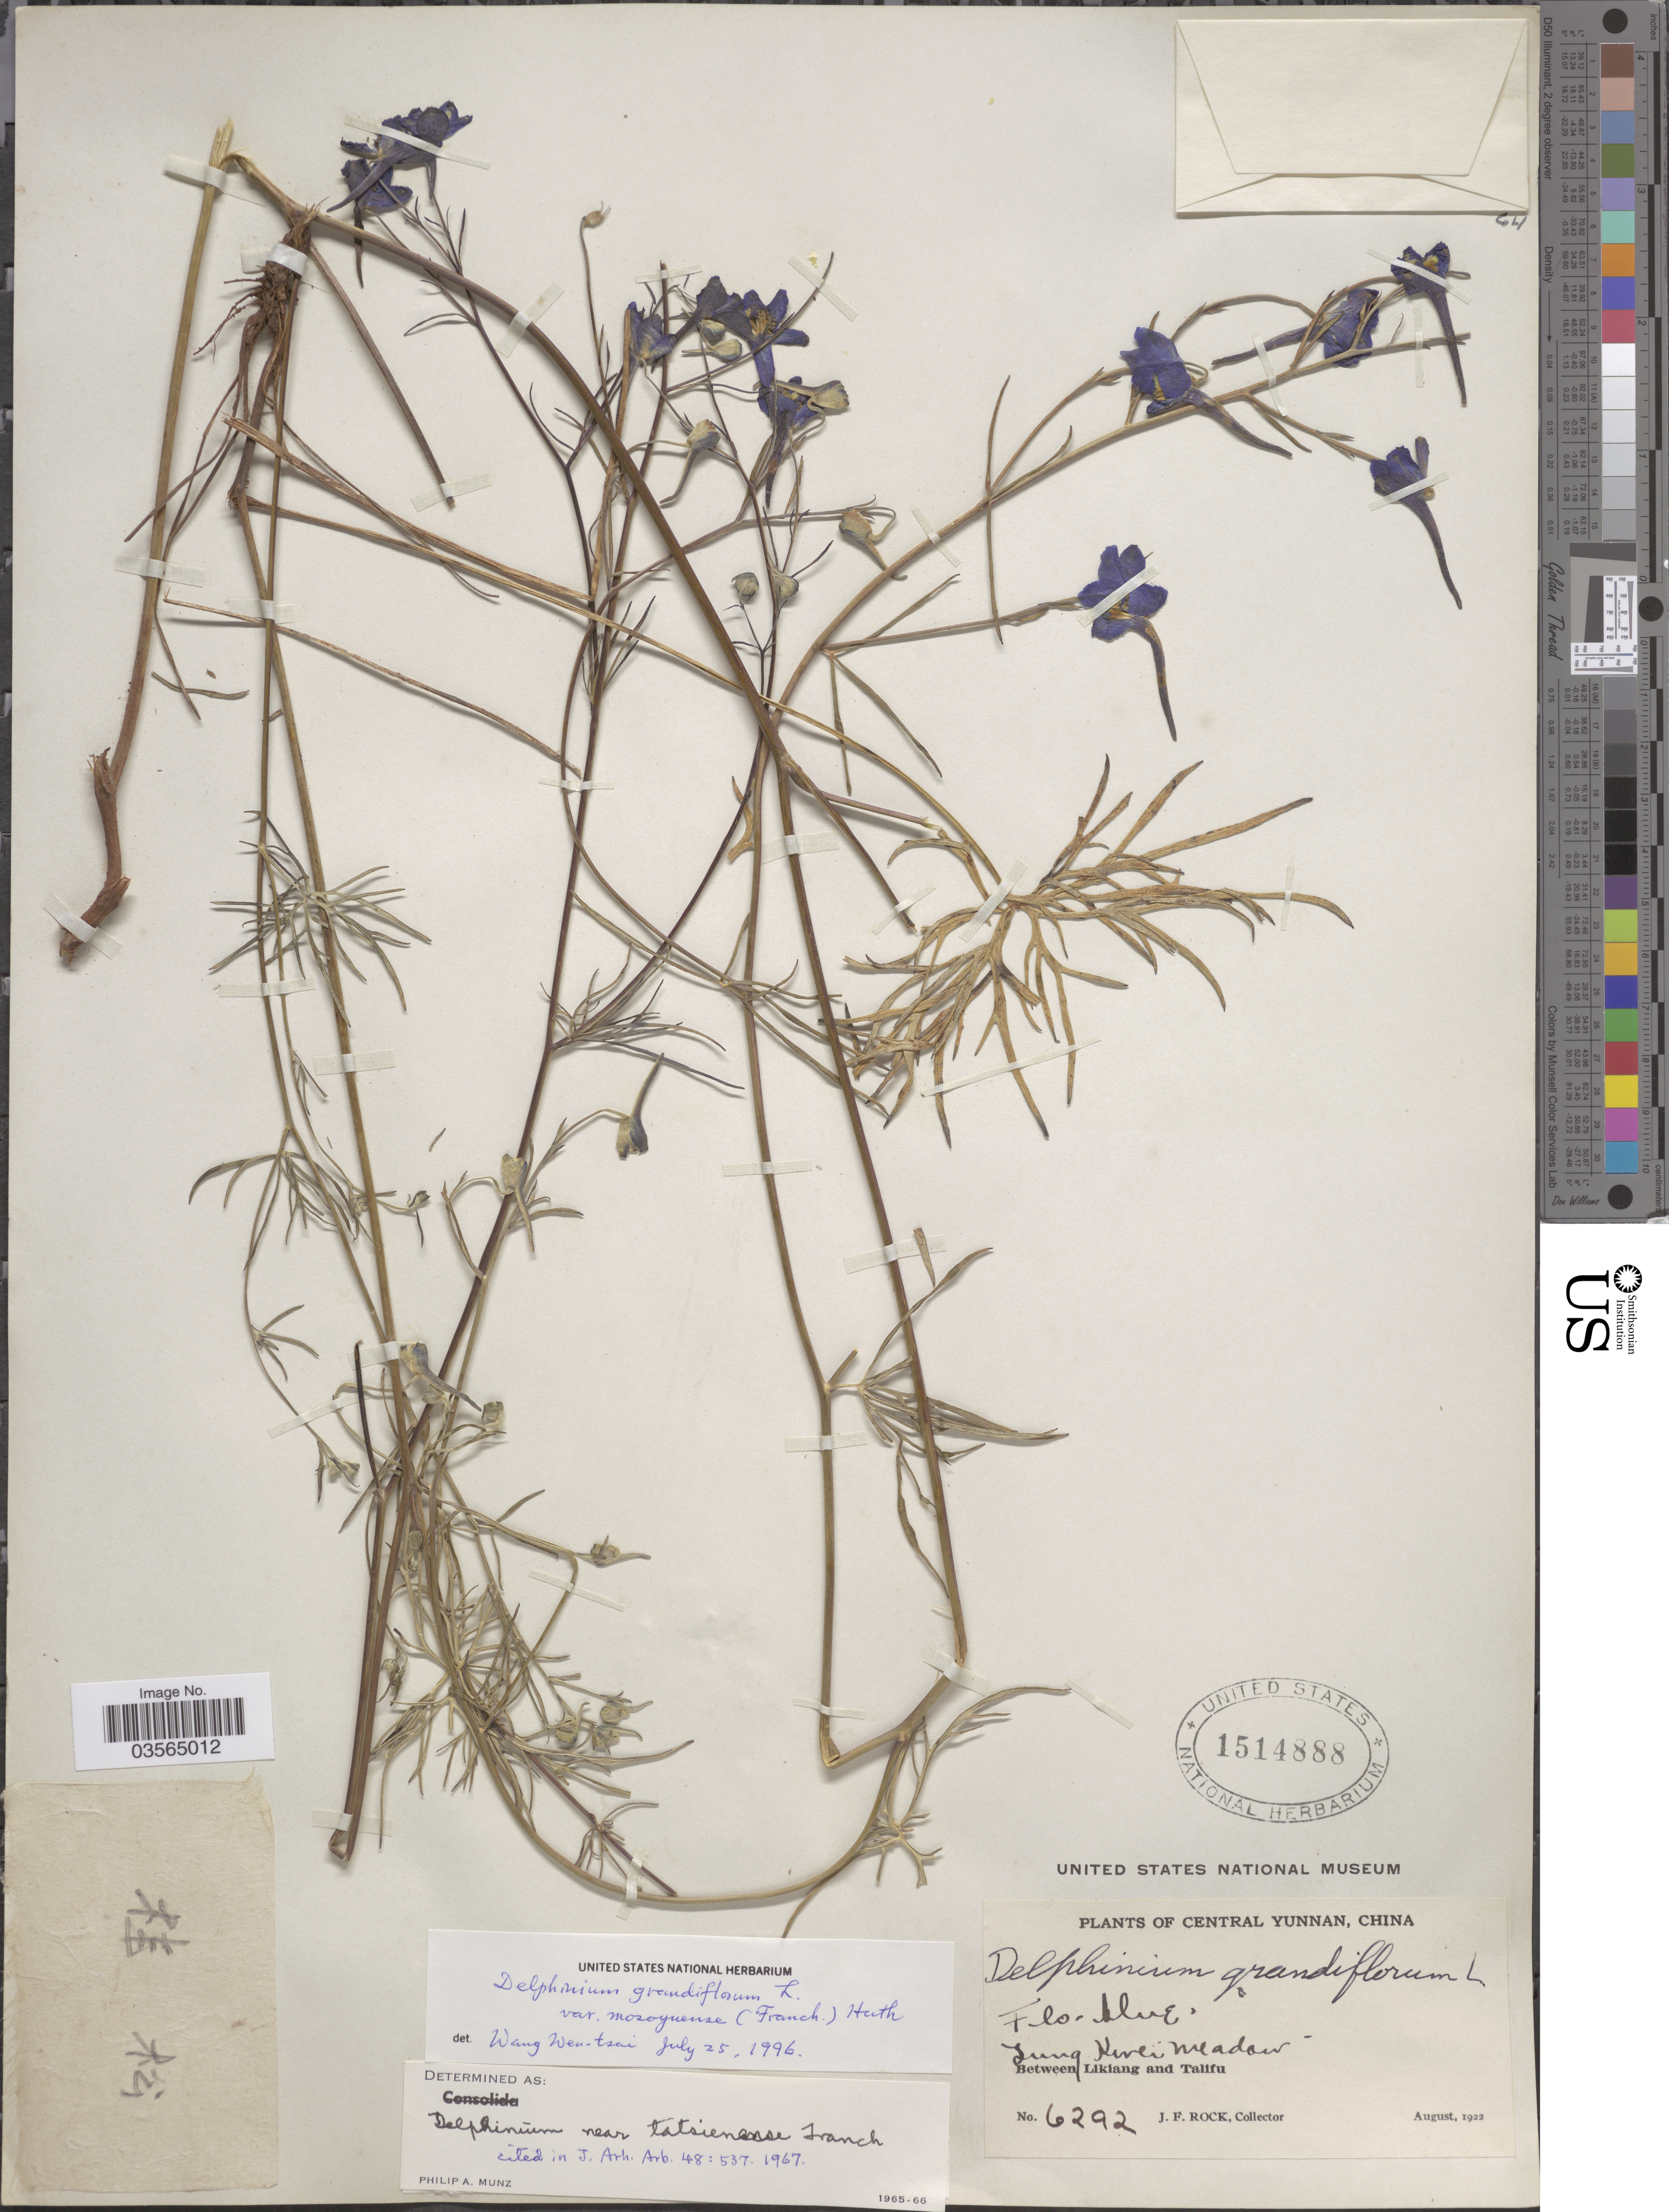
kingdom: Plantae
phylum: Tracheophyta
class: Magnoliopsida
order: Ranunculales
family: Ranunculaceae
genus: Delphinium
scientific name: Delphinium grandiflorum var. mosoynense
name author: (Franch.) Huth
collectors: J. Rock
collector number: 6292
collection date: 1922-08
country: China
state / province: Yunnan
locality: Central Yunnan. Lung Kwei Meadow. Between Likiang and Talifu.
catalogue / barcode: US 1514888